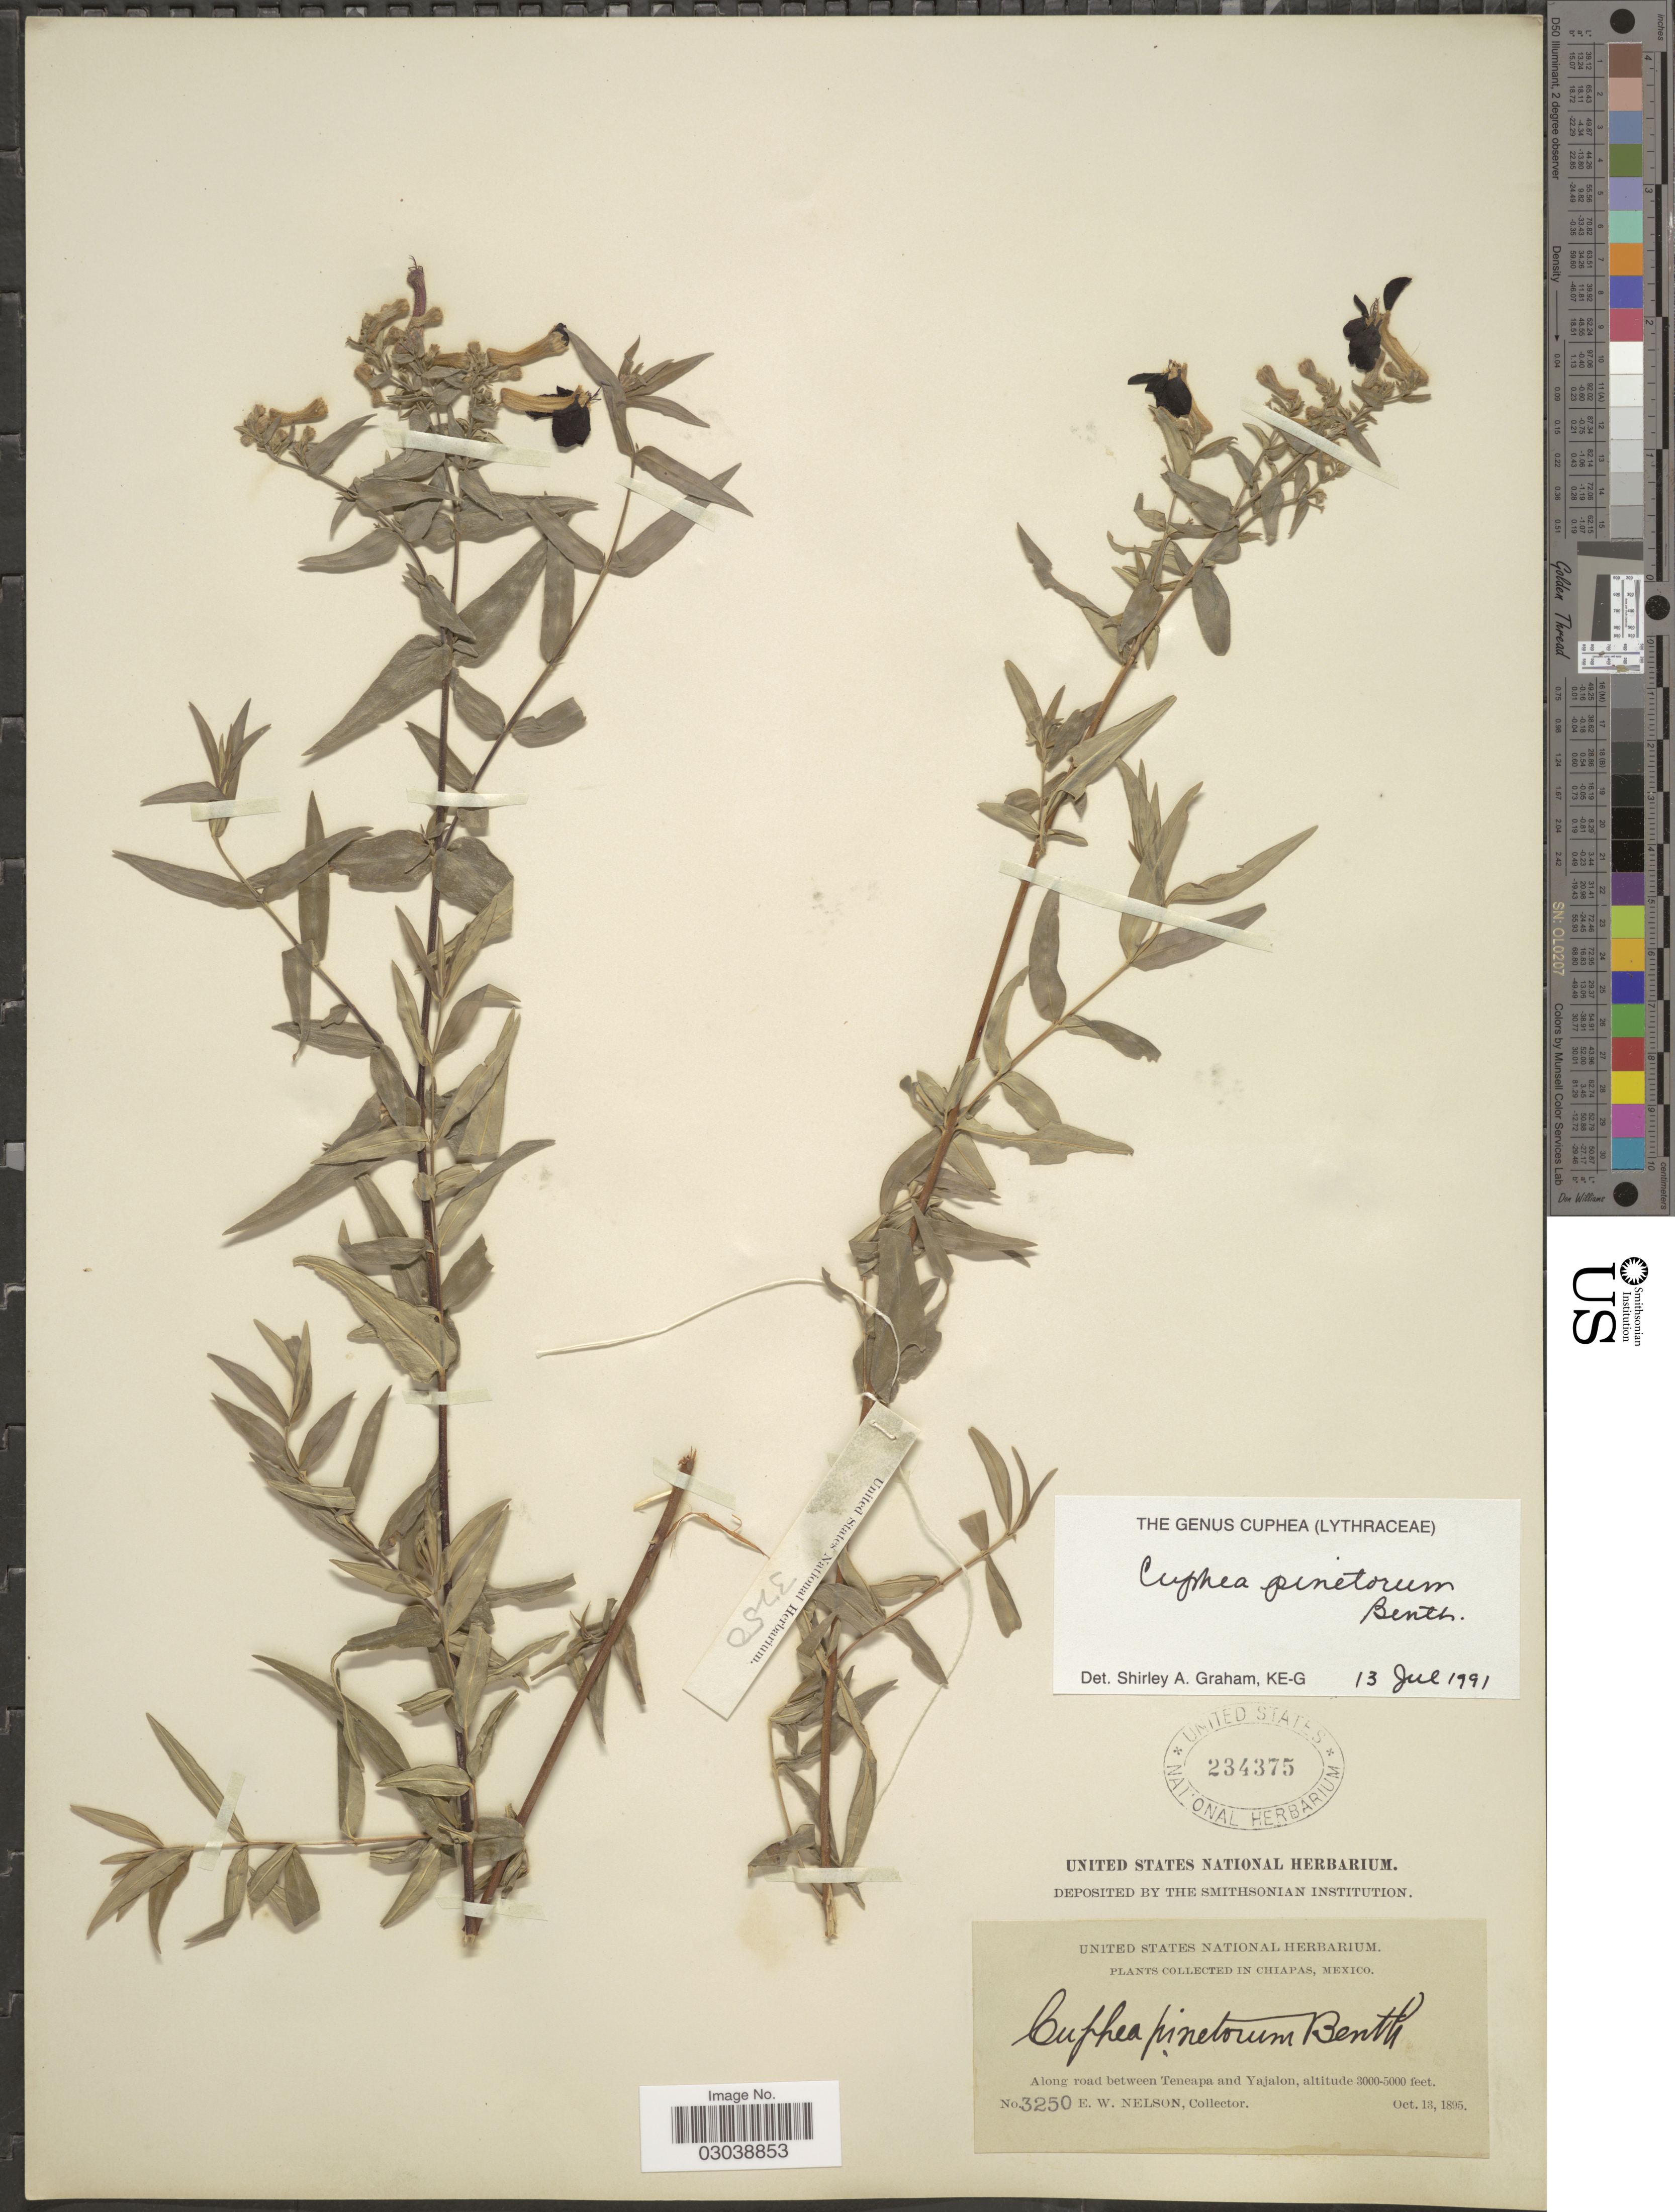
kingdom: Plantae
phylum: Tracheophyta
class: Magnoliopsida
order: Myrtales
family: Lythraceae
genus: Cuphea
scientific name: Cuphea pinetorum Benth.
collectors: E. W. Nelson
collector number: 3250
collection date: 1895-10-13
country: Mexico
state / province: Chiapas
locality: Along road between Teneapa and Yajalon.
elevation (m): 914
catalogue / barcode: US 234375